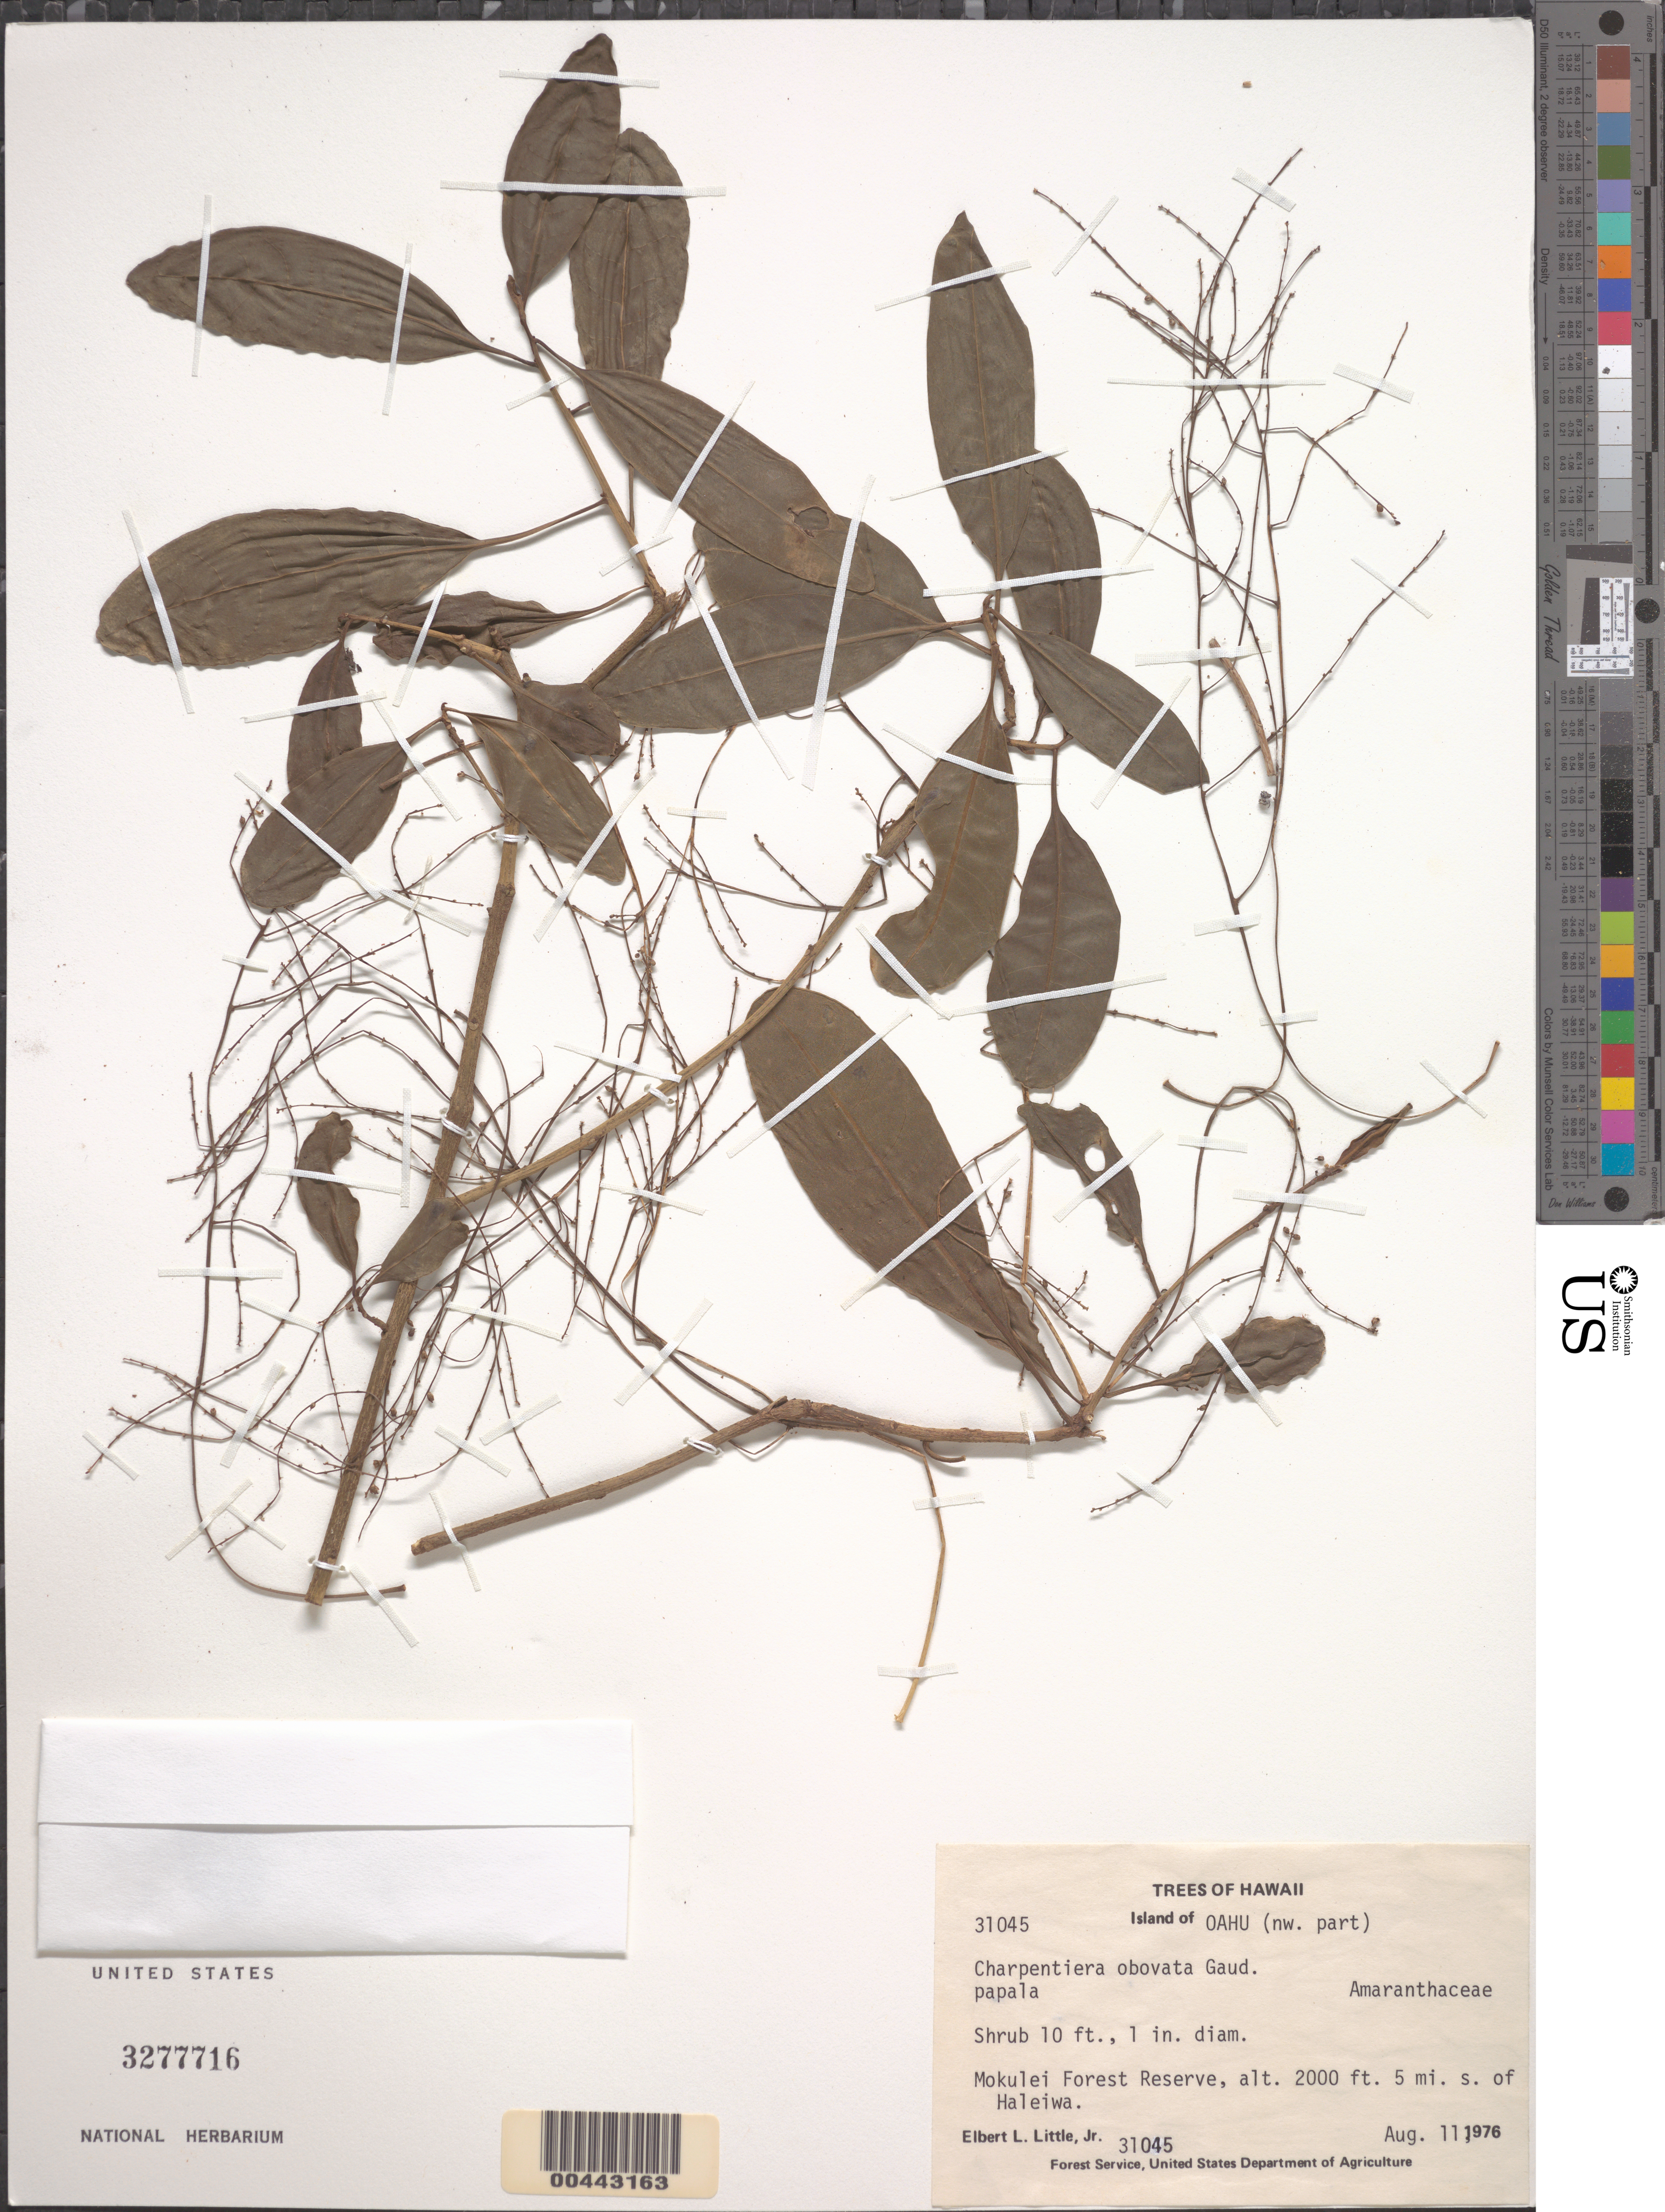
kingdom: Plantae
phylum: Tracheophyta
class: Magnoliopsida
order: Caryophyllales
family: Amaranthaceae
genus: Charpentiera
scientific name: Charpentiera obovata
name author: Gaudich.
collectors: E. L. Little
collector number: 31045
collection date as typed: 11 Aug 1976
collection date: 1976-08-11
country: United States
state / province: Hawaii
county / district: Honolulu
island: Oahu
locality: NW part of Oahu, Mokulei Forest Reserve, 5 mi S of Haleiwa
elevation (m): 610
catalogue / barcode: US 3277716